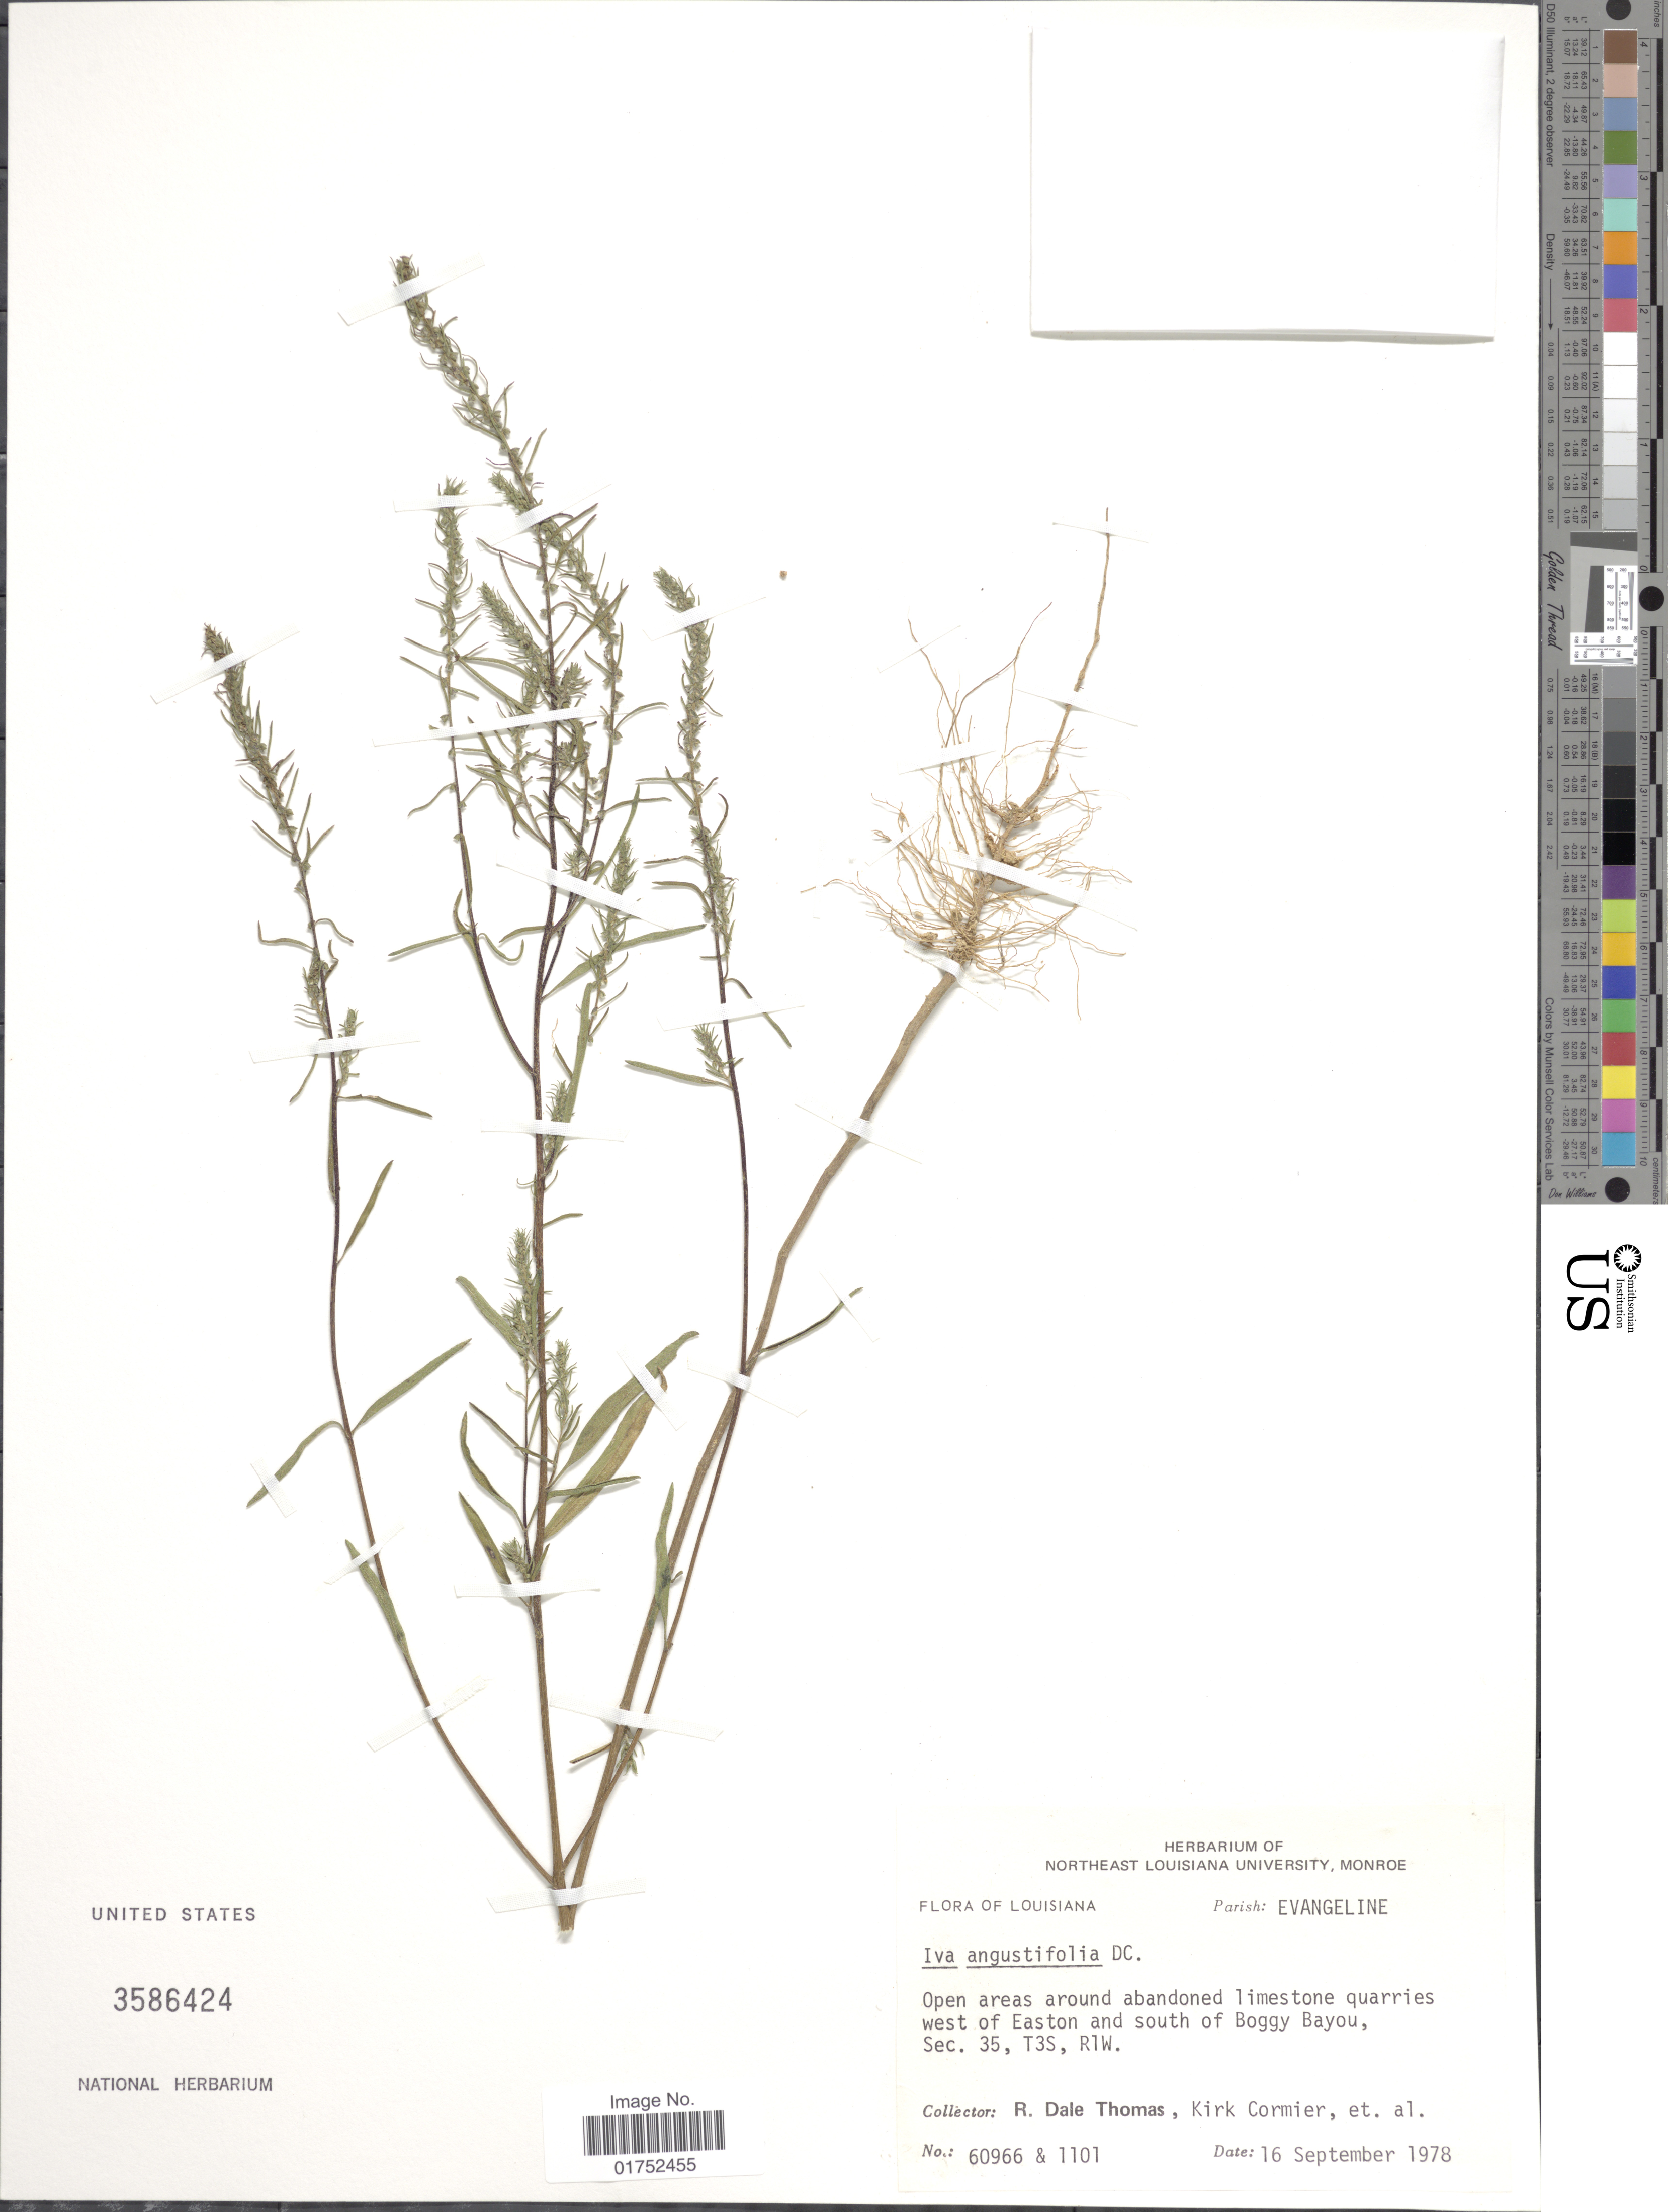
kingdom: Plantae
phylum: Tracheophyta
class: Magnoliopsida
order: Asterales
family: Asteraceae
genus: Iva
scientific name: Iva angustifolia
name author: Nutt.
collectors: R. Thomas, K. Cormier & et al.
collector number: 60966/1101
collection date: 1978-09-16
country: United States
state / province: Louisiana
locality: Parish Evangeline, west of Easton and south of Boggy Bayou, Sec 35, T3S, R1W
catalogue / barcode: US 3586424